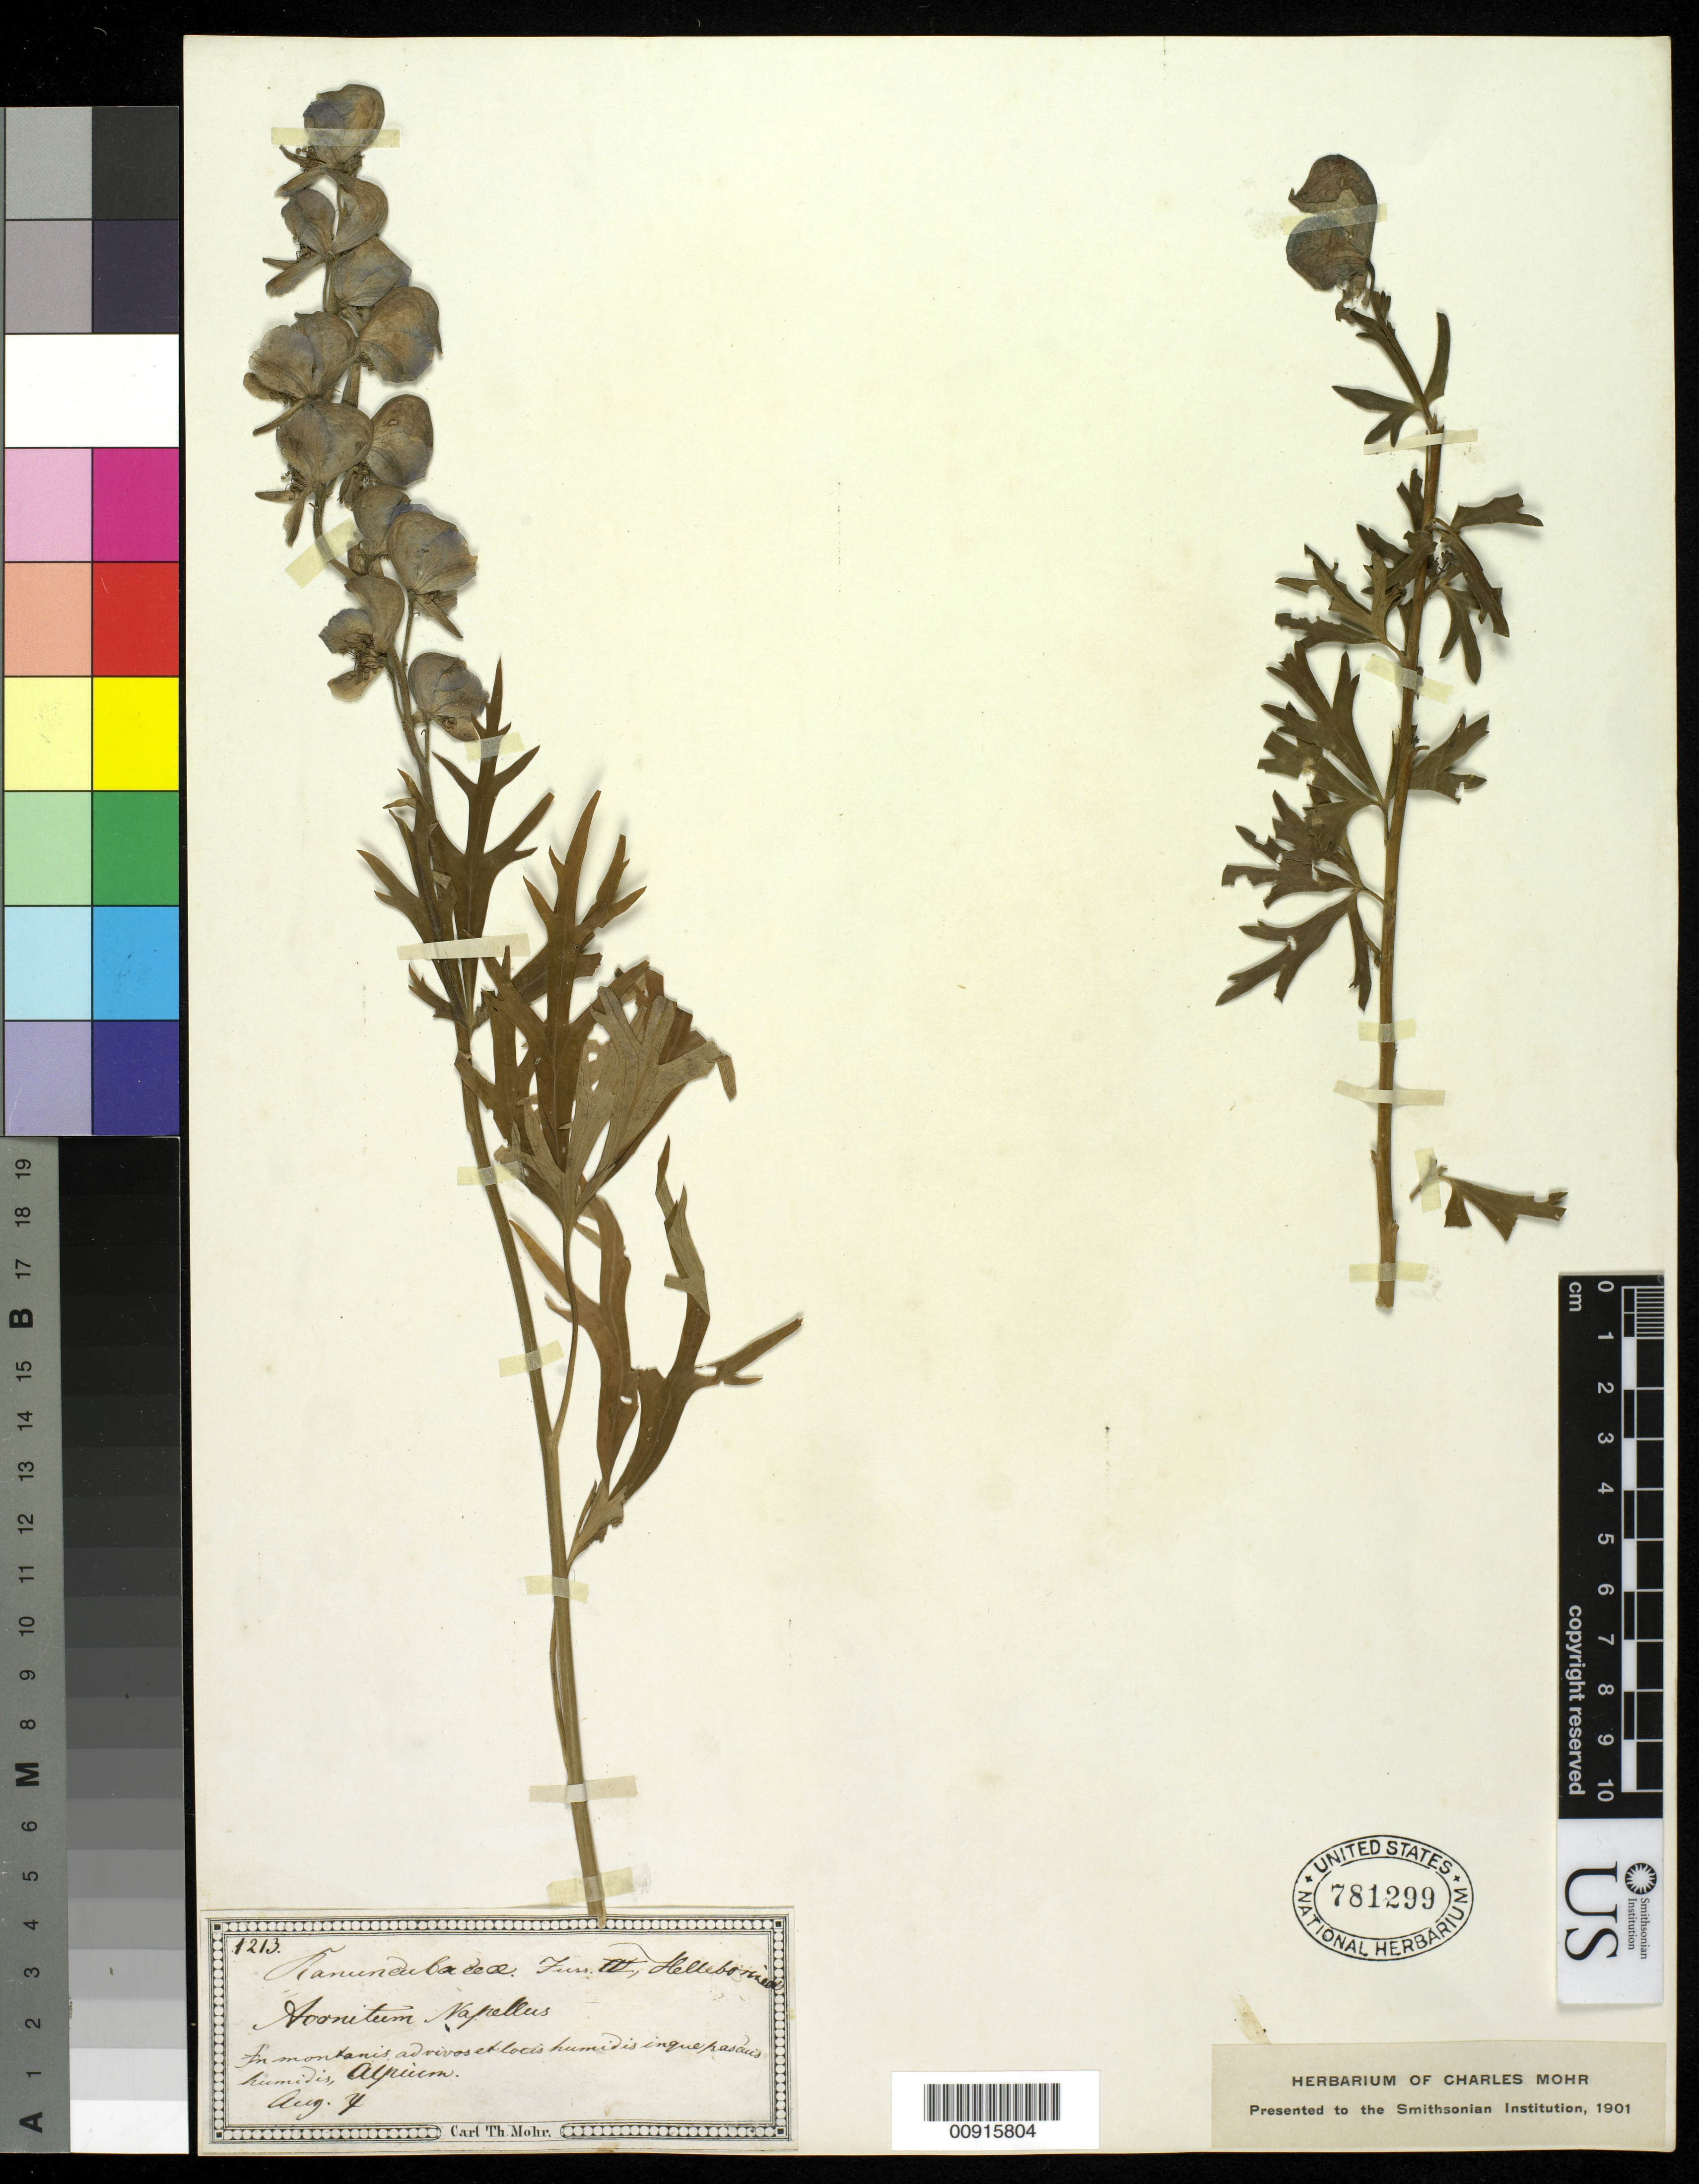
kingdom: Plantae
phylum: Tracheophyta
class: Magnoliopsida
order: Ranunculales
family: Ranunculaceae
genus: Aconitum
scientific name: Aconitum napellus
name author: L.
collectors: C. T. Mohr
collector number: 1213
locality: Alps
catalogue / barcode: US 781299